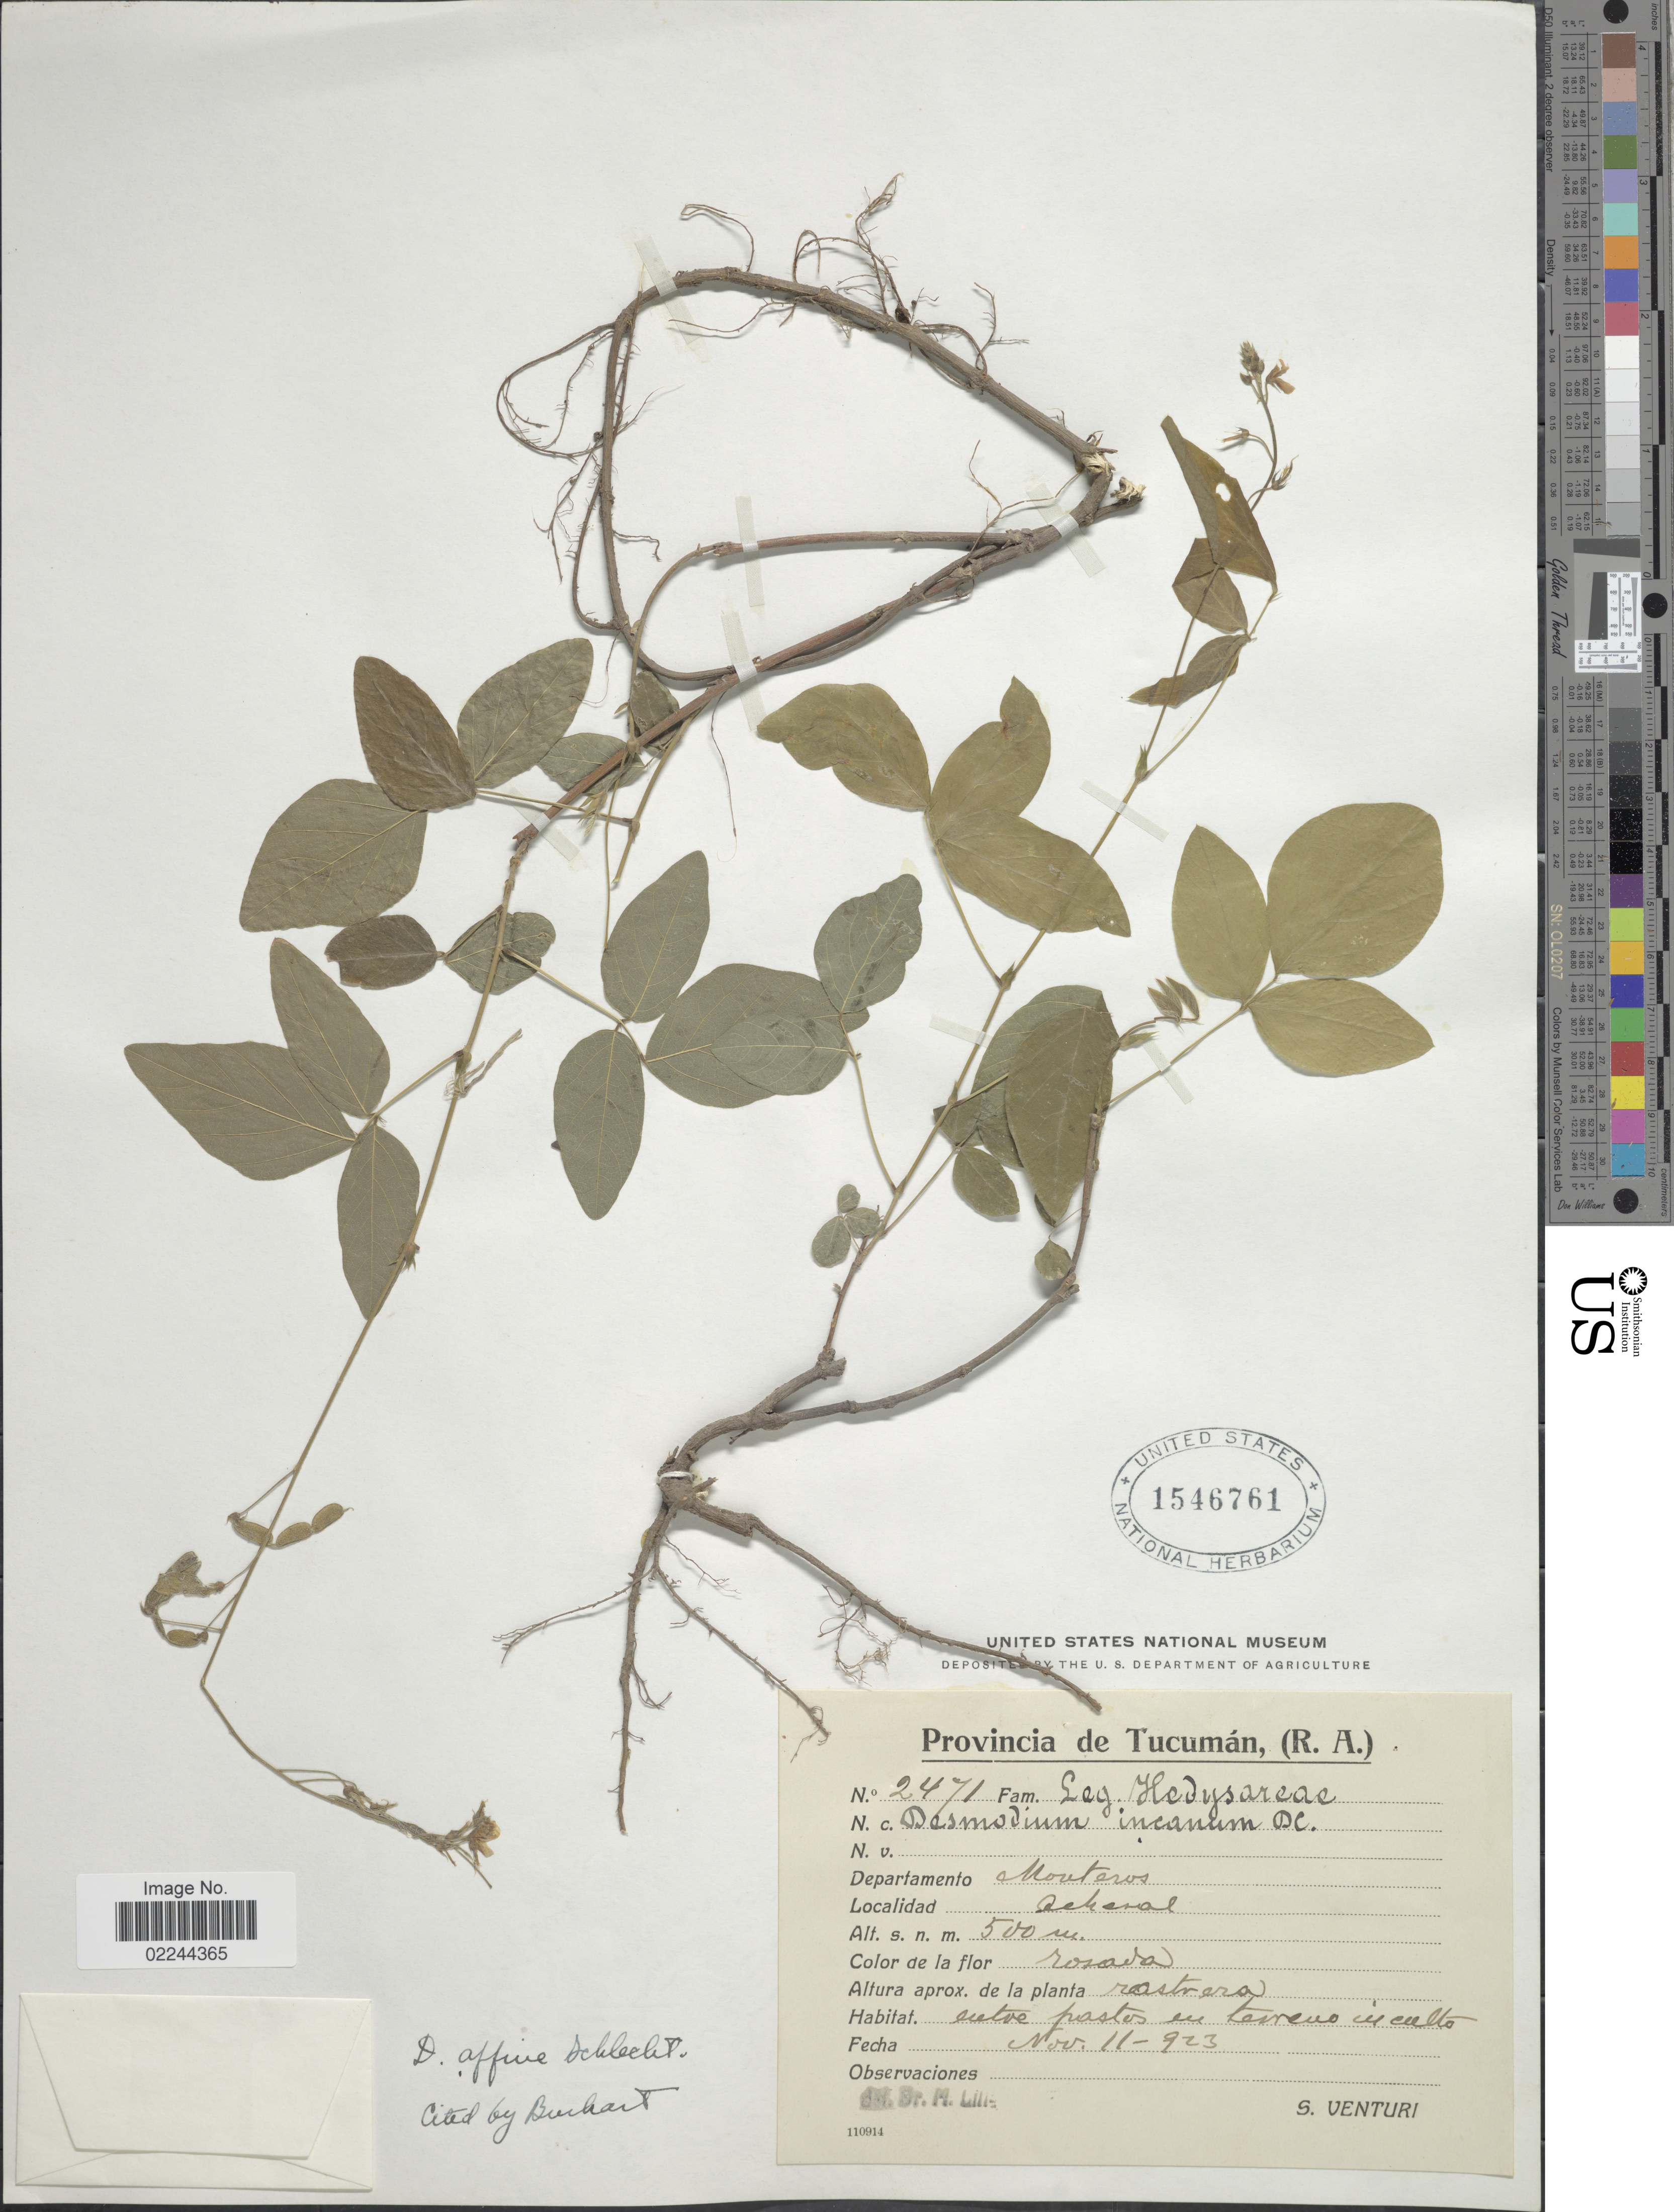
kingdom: Plantae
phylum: Tracheophyta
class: Magnoliopsida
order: Fabales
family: Fabaceae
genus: Desmodium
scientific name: Desmodium affine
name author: Schltdl.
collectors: S. Venturi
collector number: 2471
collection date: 1923-11-11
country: Argentina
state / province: Tucuman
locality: Provincia de Tucuman, (R.A.). Departamento Monteros. Acheral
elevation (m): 500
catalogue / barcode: US 1546761